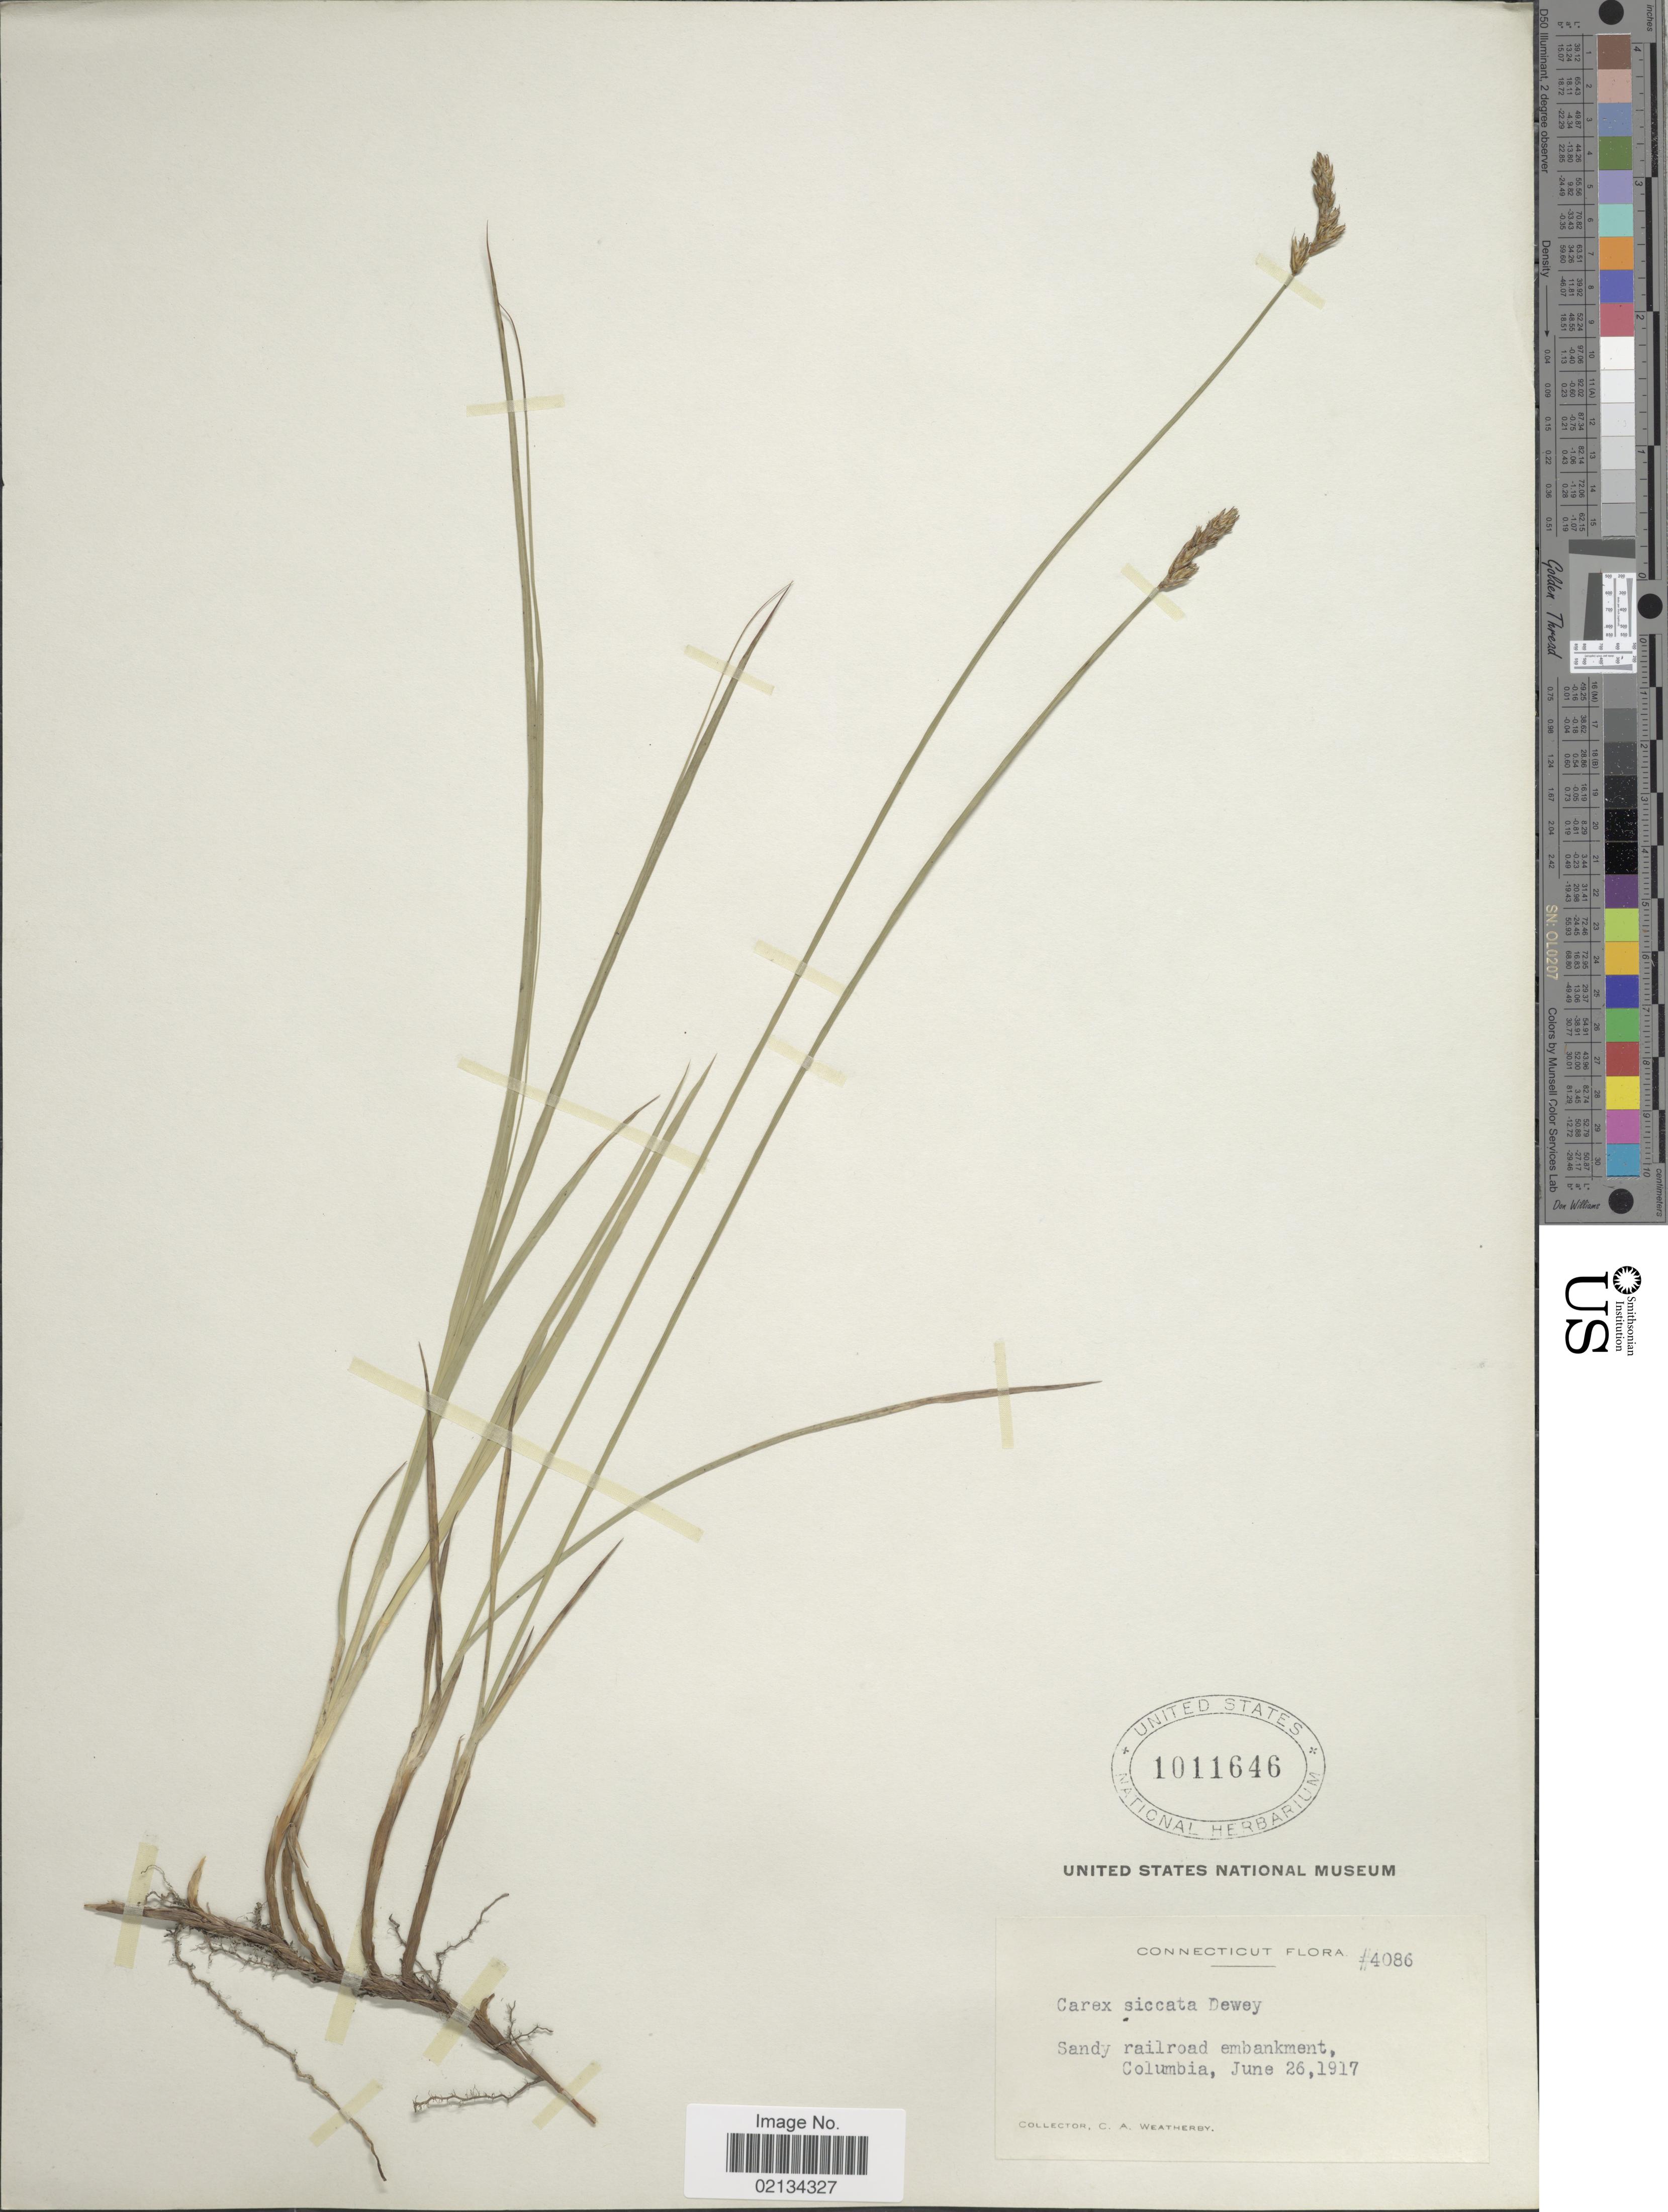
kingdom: Plantae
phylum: Tracheophyta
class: Liliopsida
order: Poales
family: Cyperaceae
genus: Carex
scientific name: Carex siccata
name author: Dewey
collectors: C. A. Weatherby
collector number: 4086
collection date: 1917-06-26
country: United States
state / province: Connecticut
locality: Sandy railroad embankment, Columbia.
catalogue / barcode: US 1011646